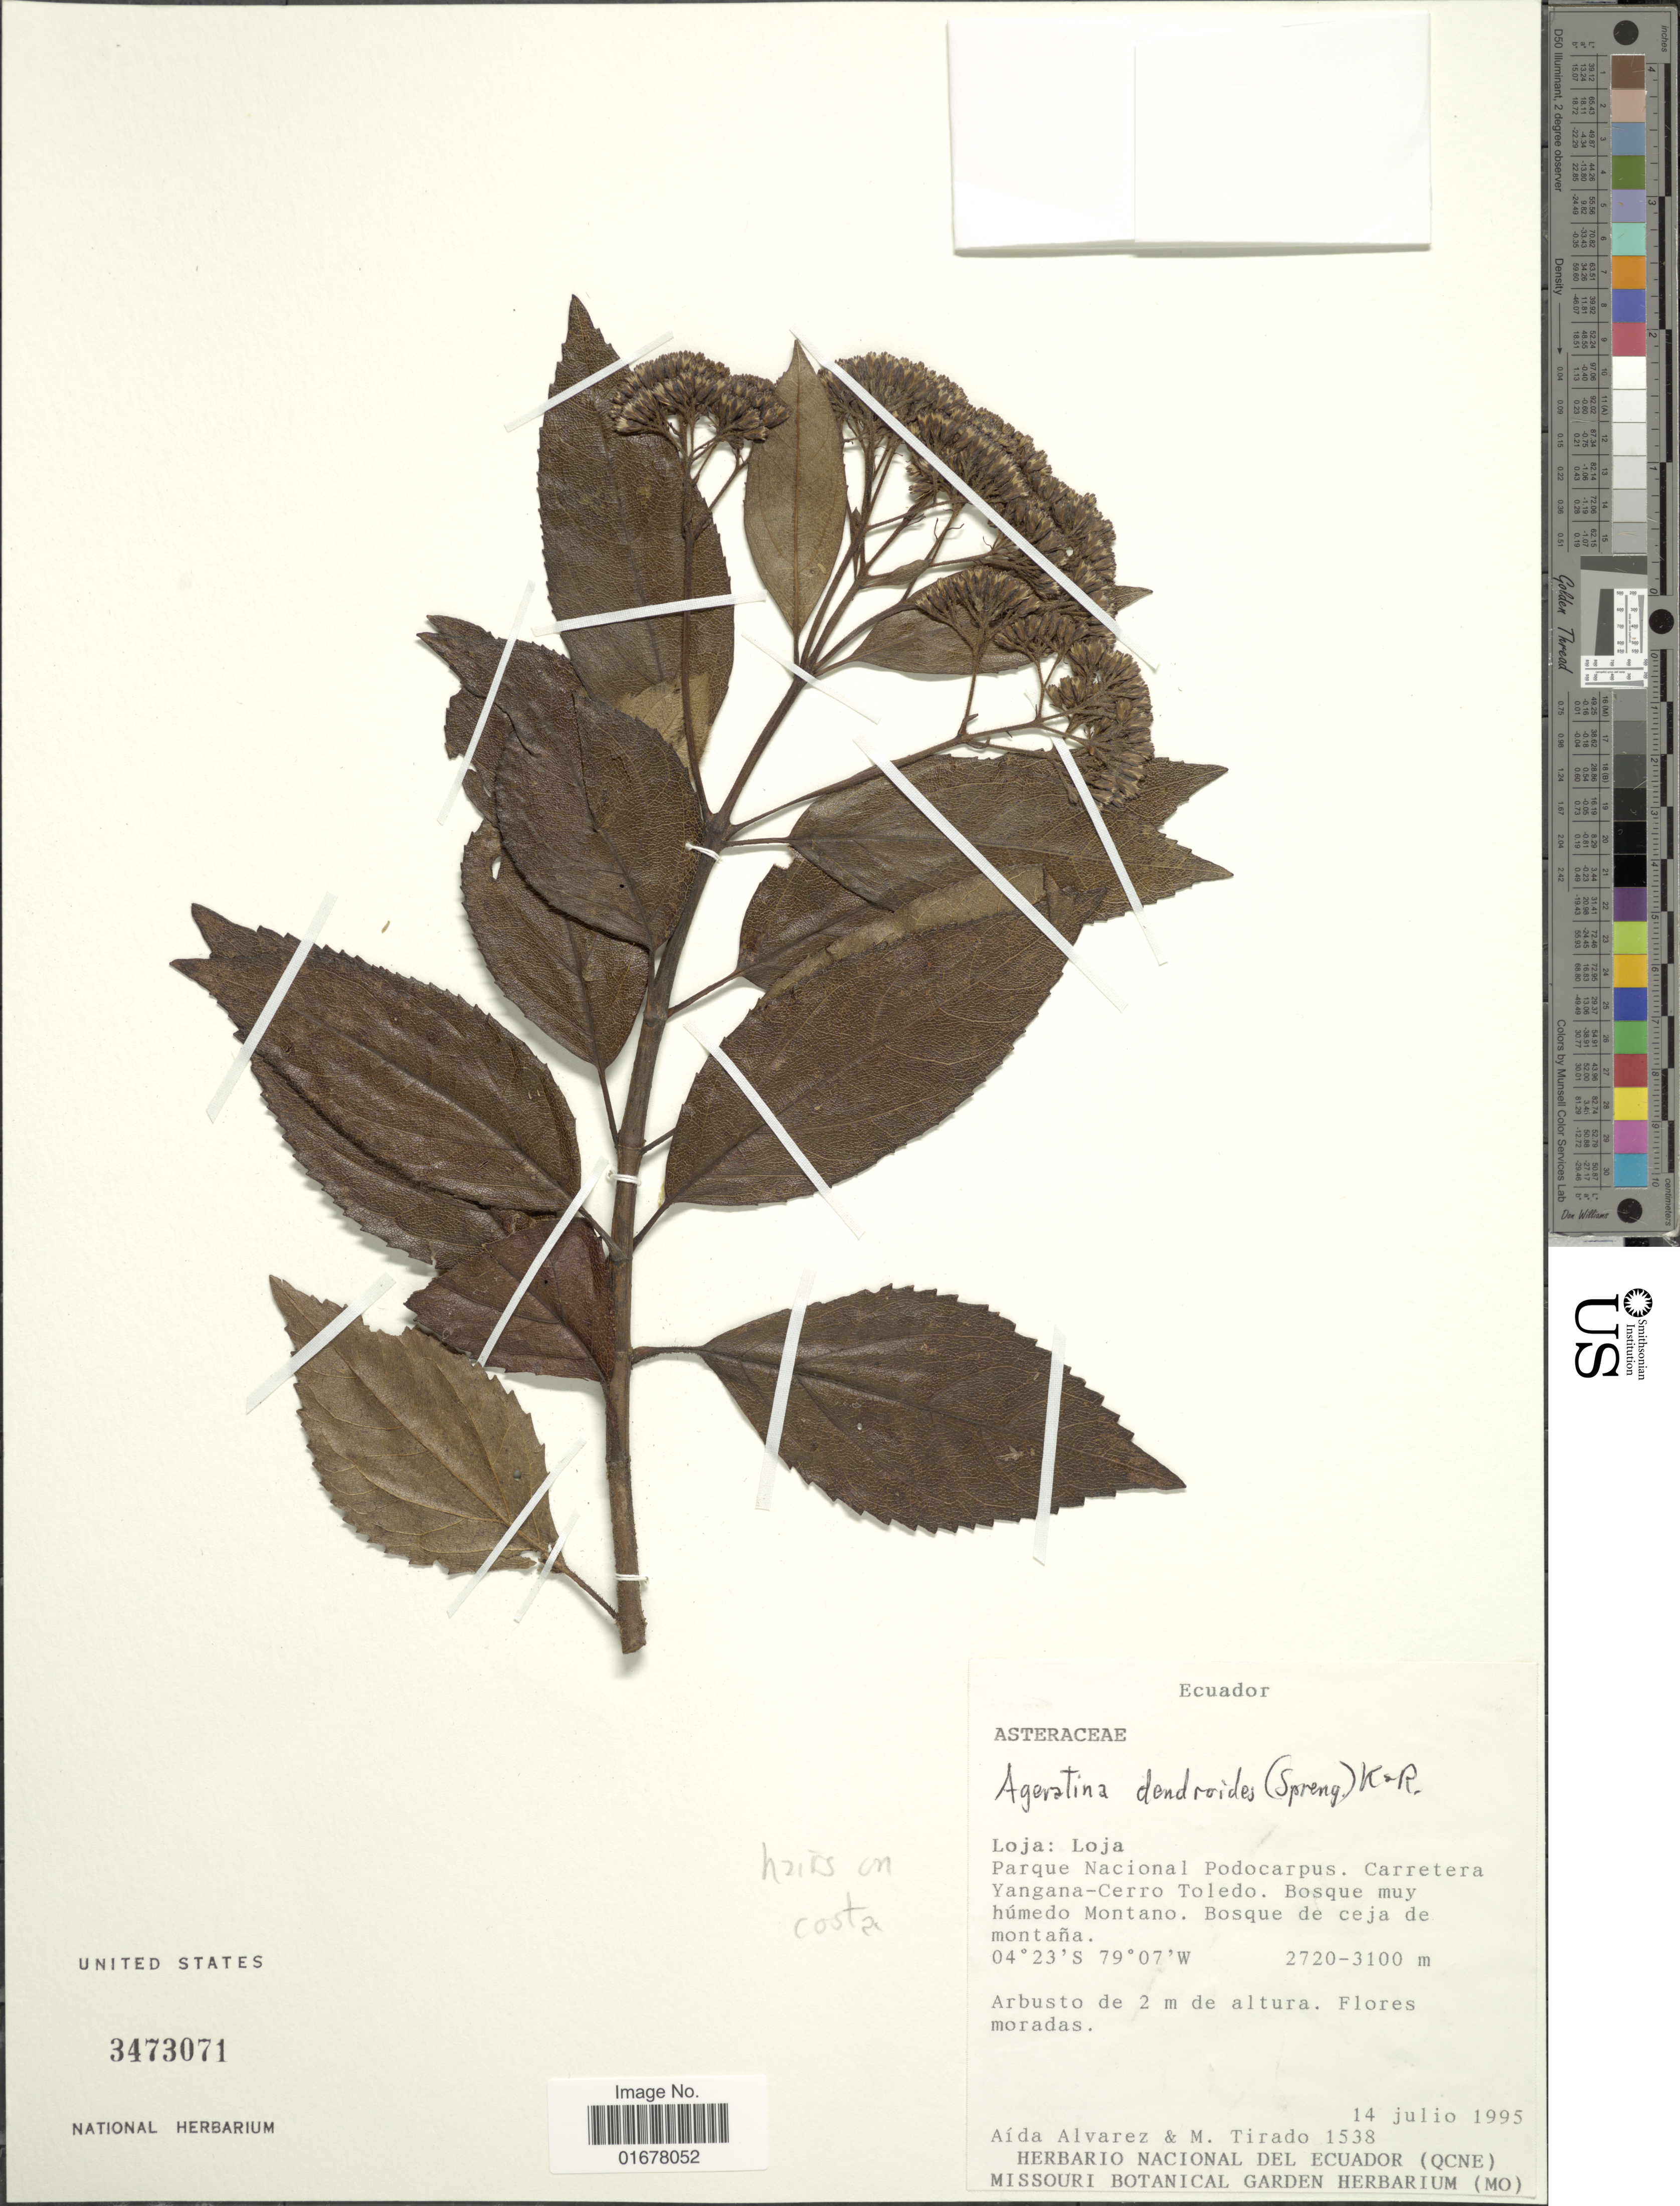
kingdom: Plantae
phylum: Tracheophyta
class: Magnoliopsida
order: Asterales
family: Asteraceae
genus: Ageratina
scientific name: Ageratina sp.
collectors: A. Alvarez & M. Tirado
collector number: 1538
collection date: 1995-07-14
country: Ecuador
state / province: Loja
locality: Loja: Loja, Parque Nacional Podocarpus, Carretera Yangana-Cerro Toledo, Bosque muy humedo Montano, Bosque de ceja de montana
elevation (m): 2720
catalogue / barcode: US 3473071